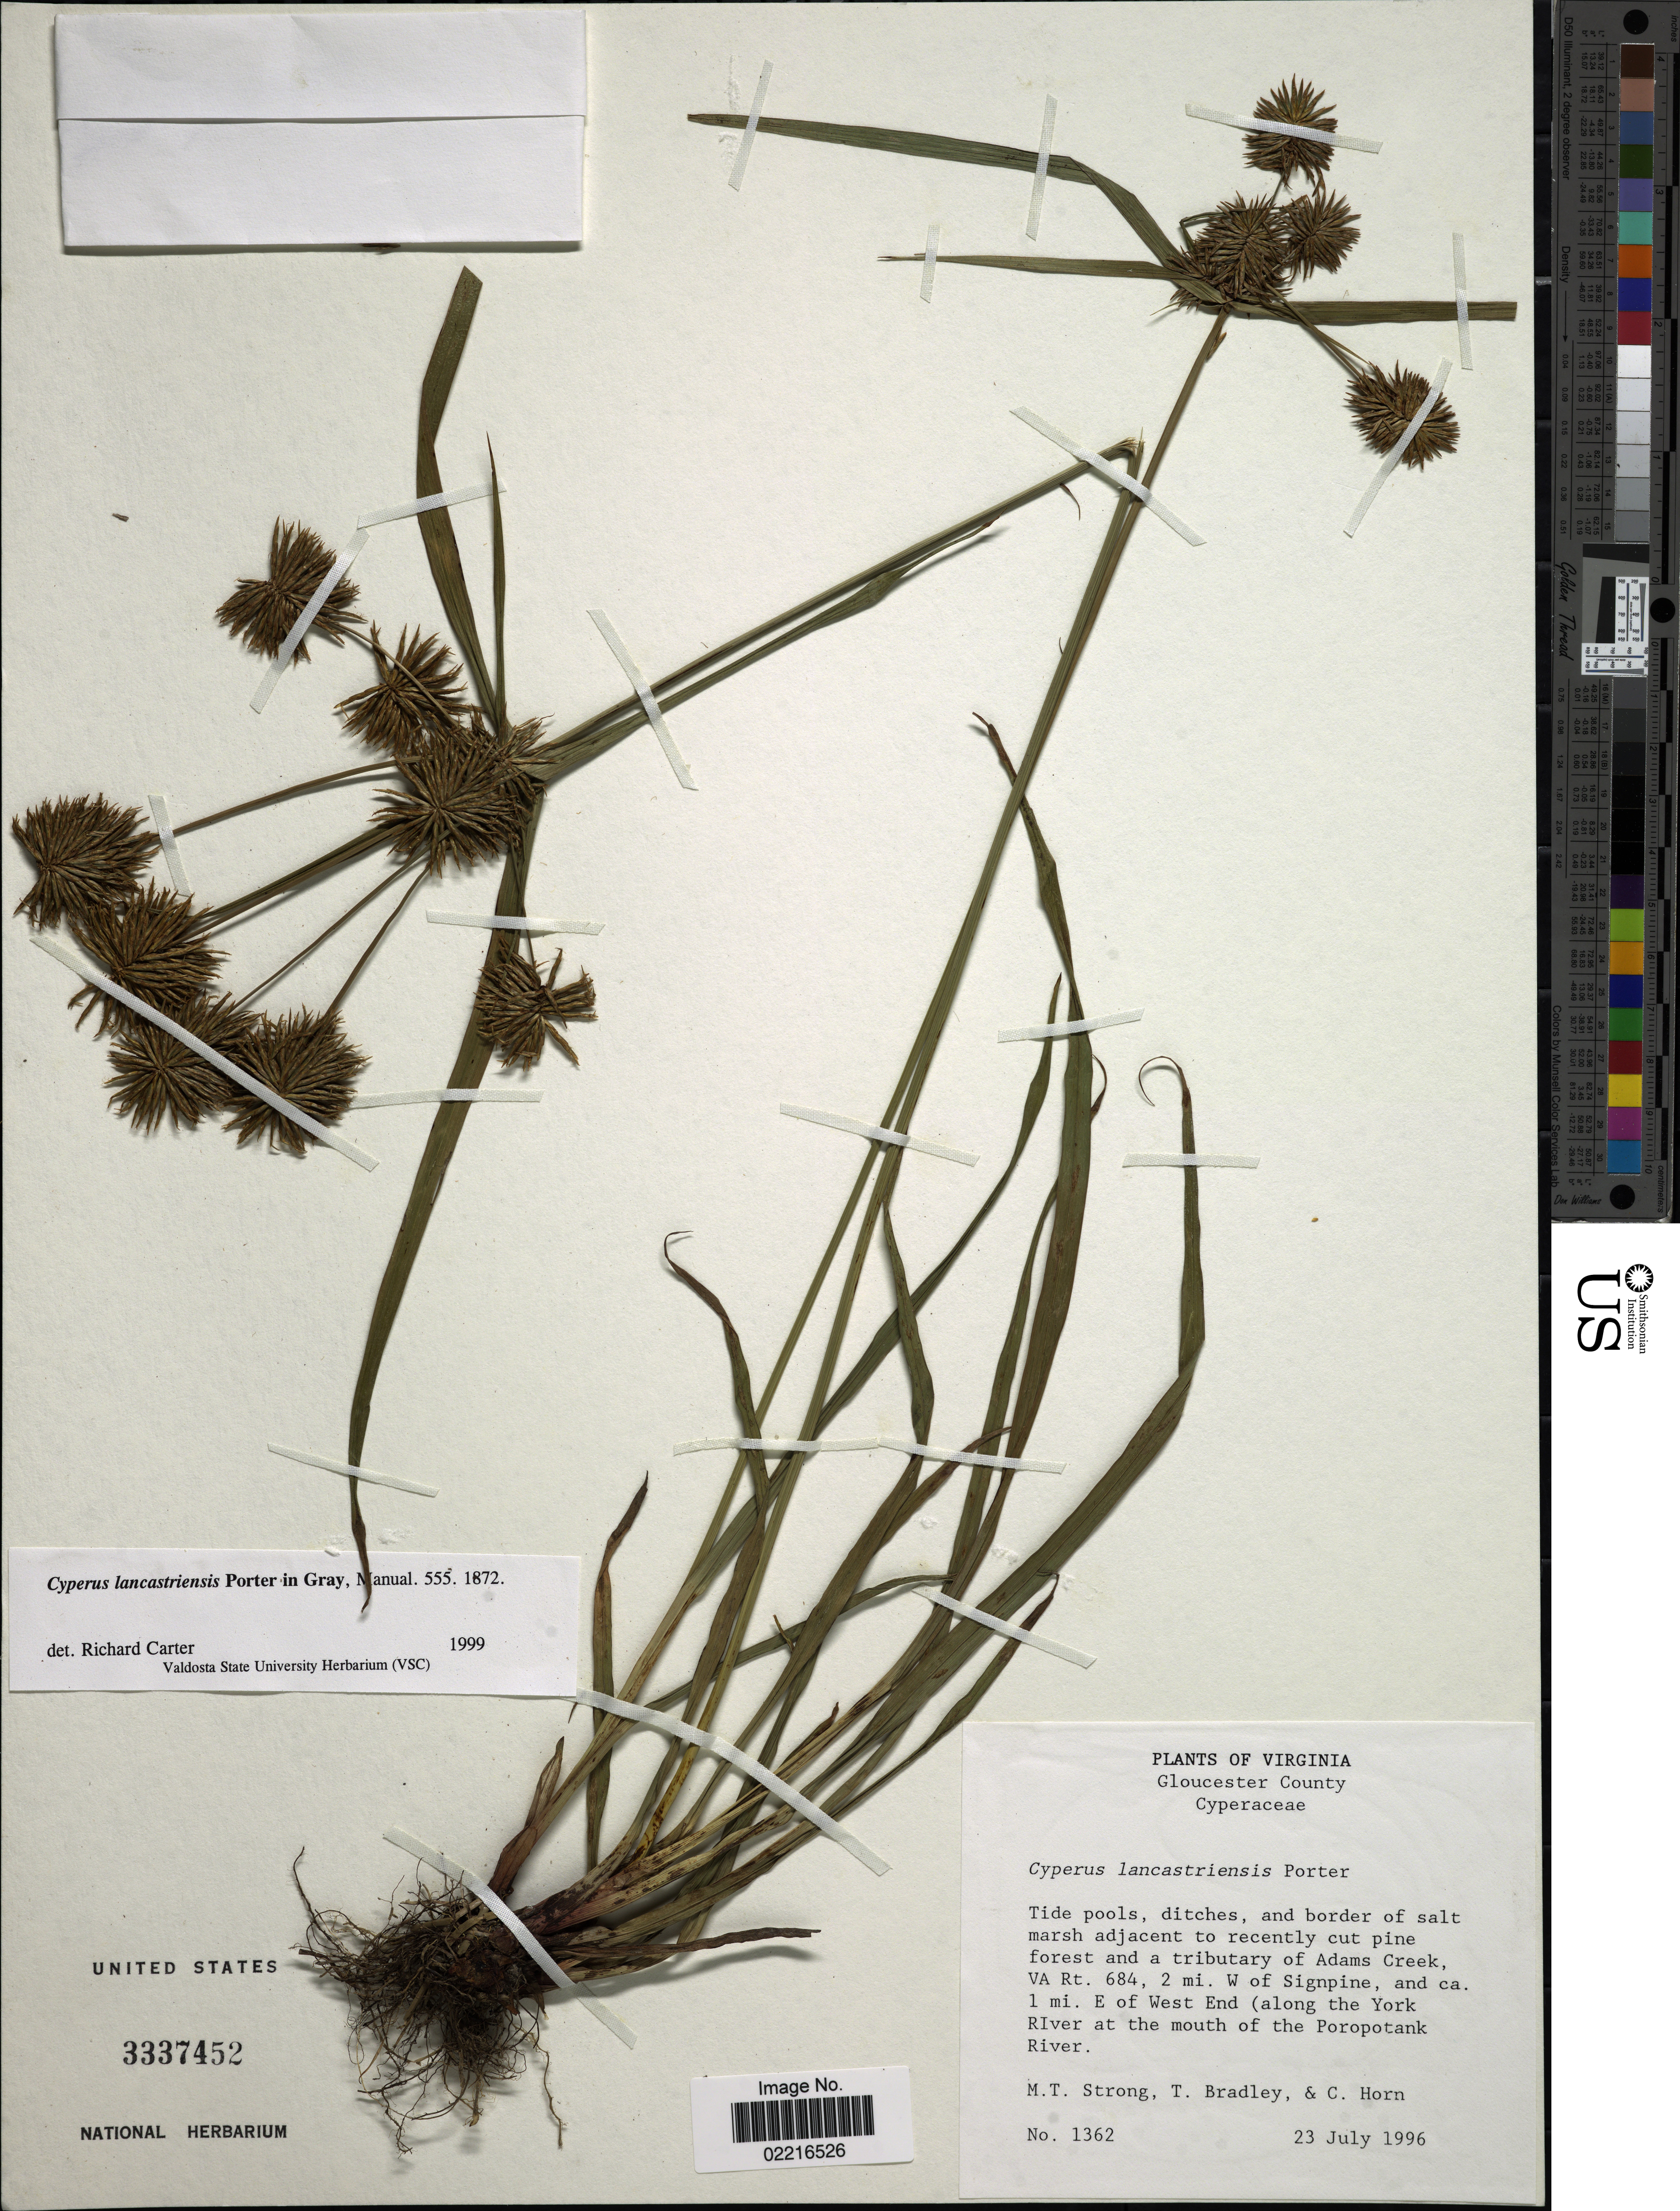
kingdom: Plantae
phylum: Tracheophyta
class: Liliopsida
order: Poales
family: Cyperaceae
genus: Cyperus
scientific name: Cyperus lancastriensis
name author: Porter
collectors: M. T. Strong, T. Bradley & C. Horn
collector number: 1362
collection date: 1996-07-23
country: United States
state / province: Virginia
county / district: Gloucester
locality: forest and a tributary of Adams Creek, VA Rt 684, 2 mi W of Signpine, and ca 1 mi E of West End (along the York River at the mouth of the Poropotank River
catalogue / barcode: US 3337452